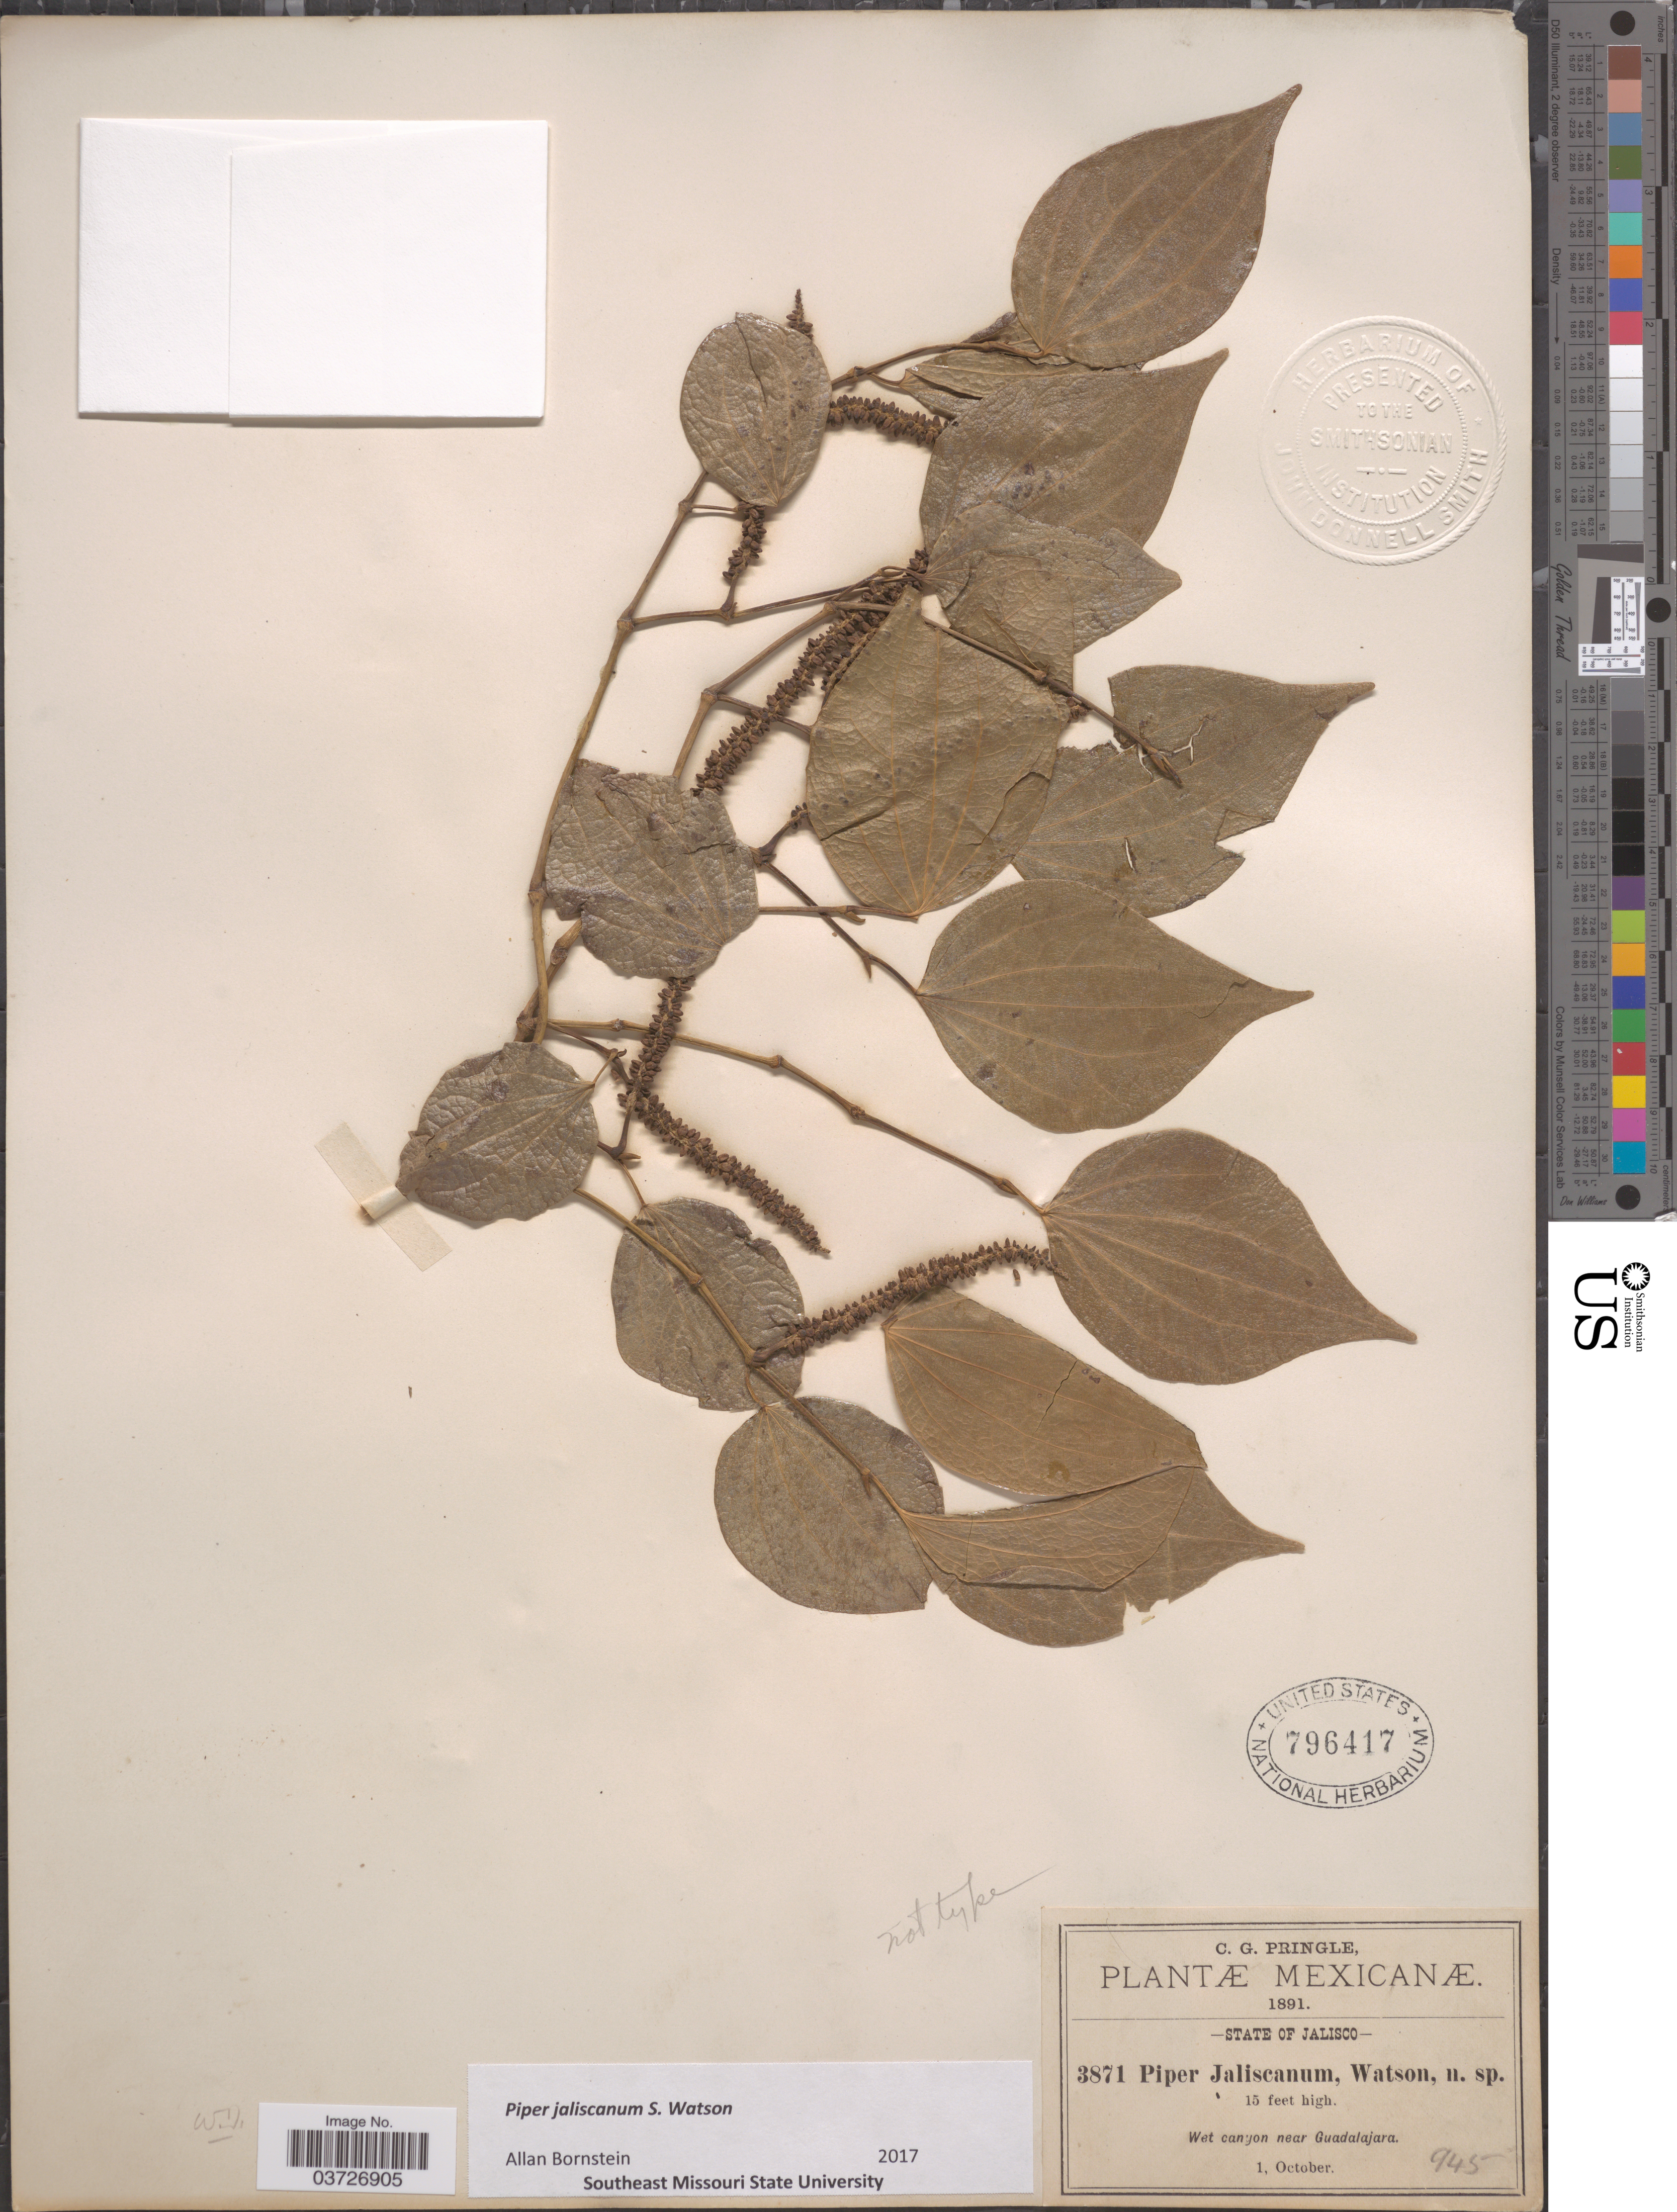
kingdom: Plantae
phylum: Tracheophyta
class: Magnoliopsida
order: Piperales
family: Piperaceae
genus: Piper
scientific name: Piper jaliscanum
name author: S. Watson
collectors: C. G. Pringle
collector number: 3871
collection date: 1891-10-01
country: Mexico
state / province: Jalisco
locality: Wet canyon near Guadalajara.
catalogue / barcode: US 796417